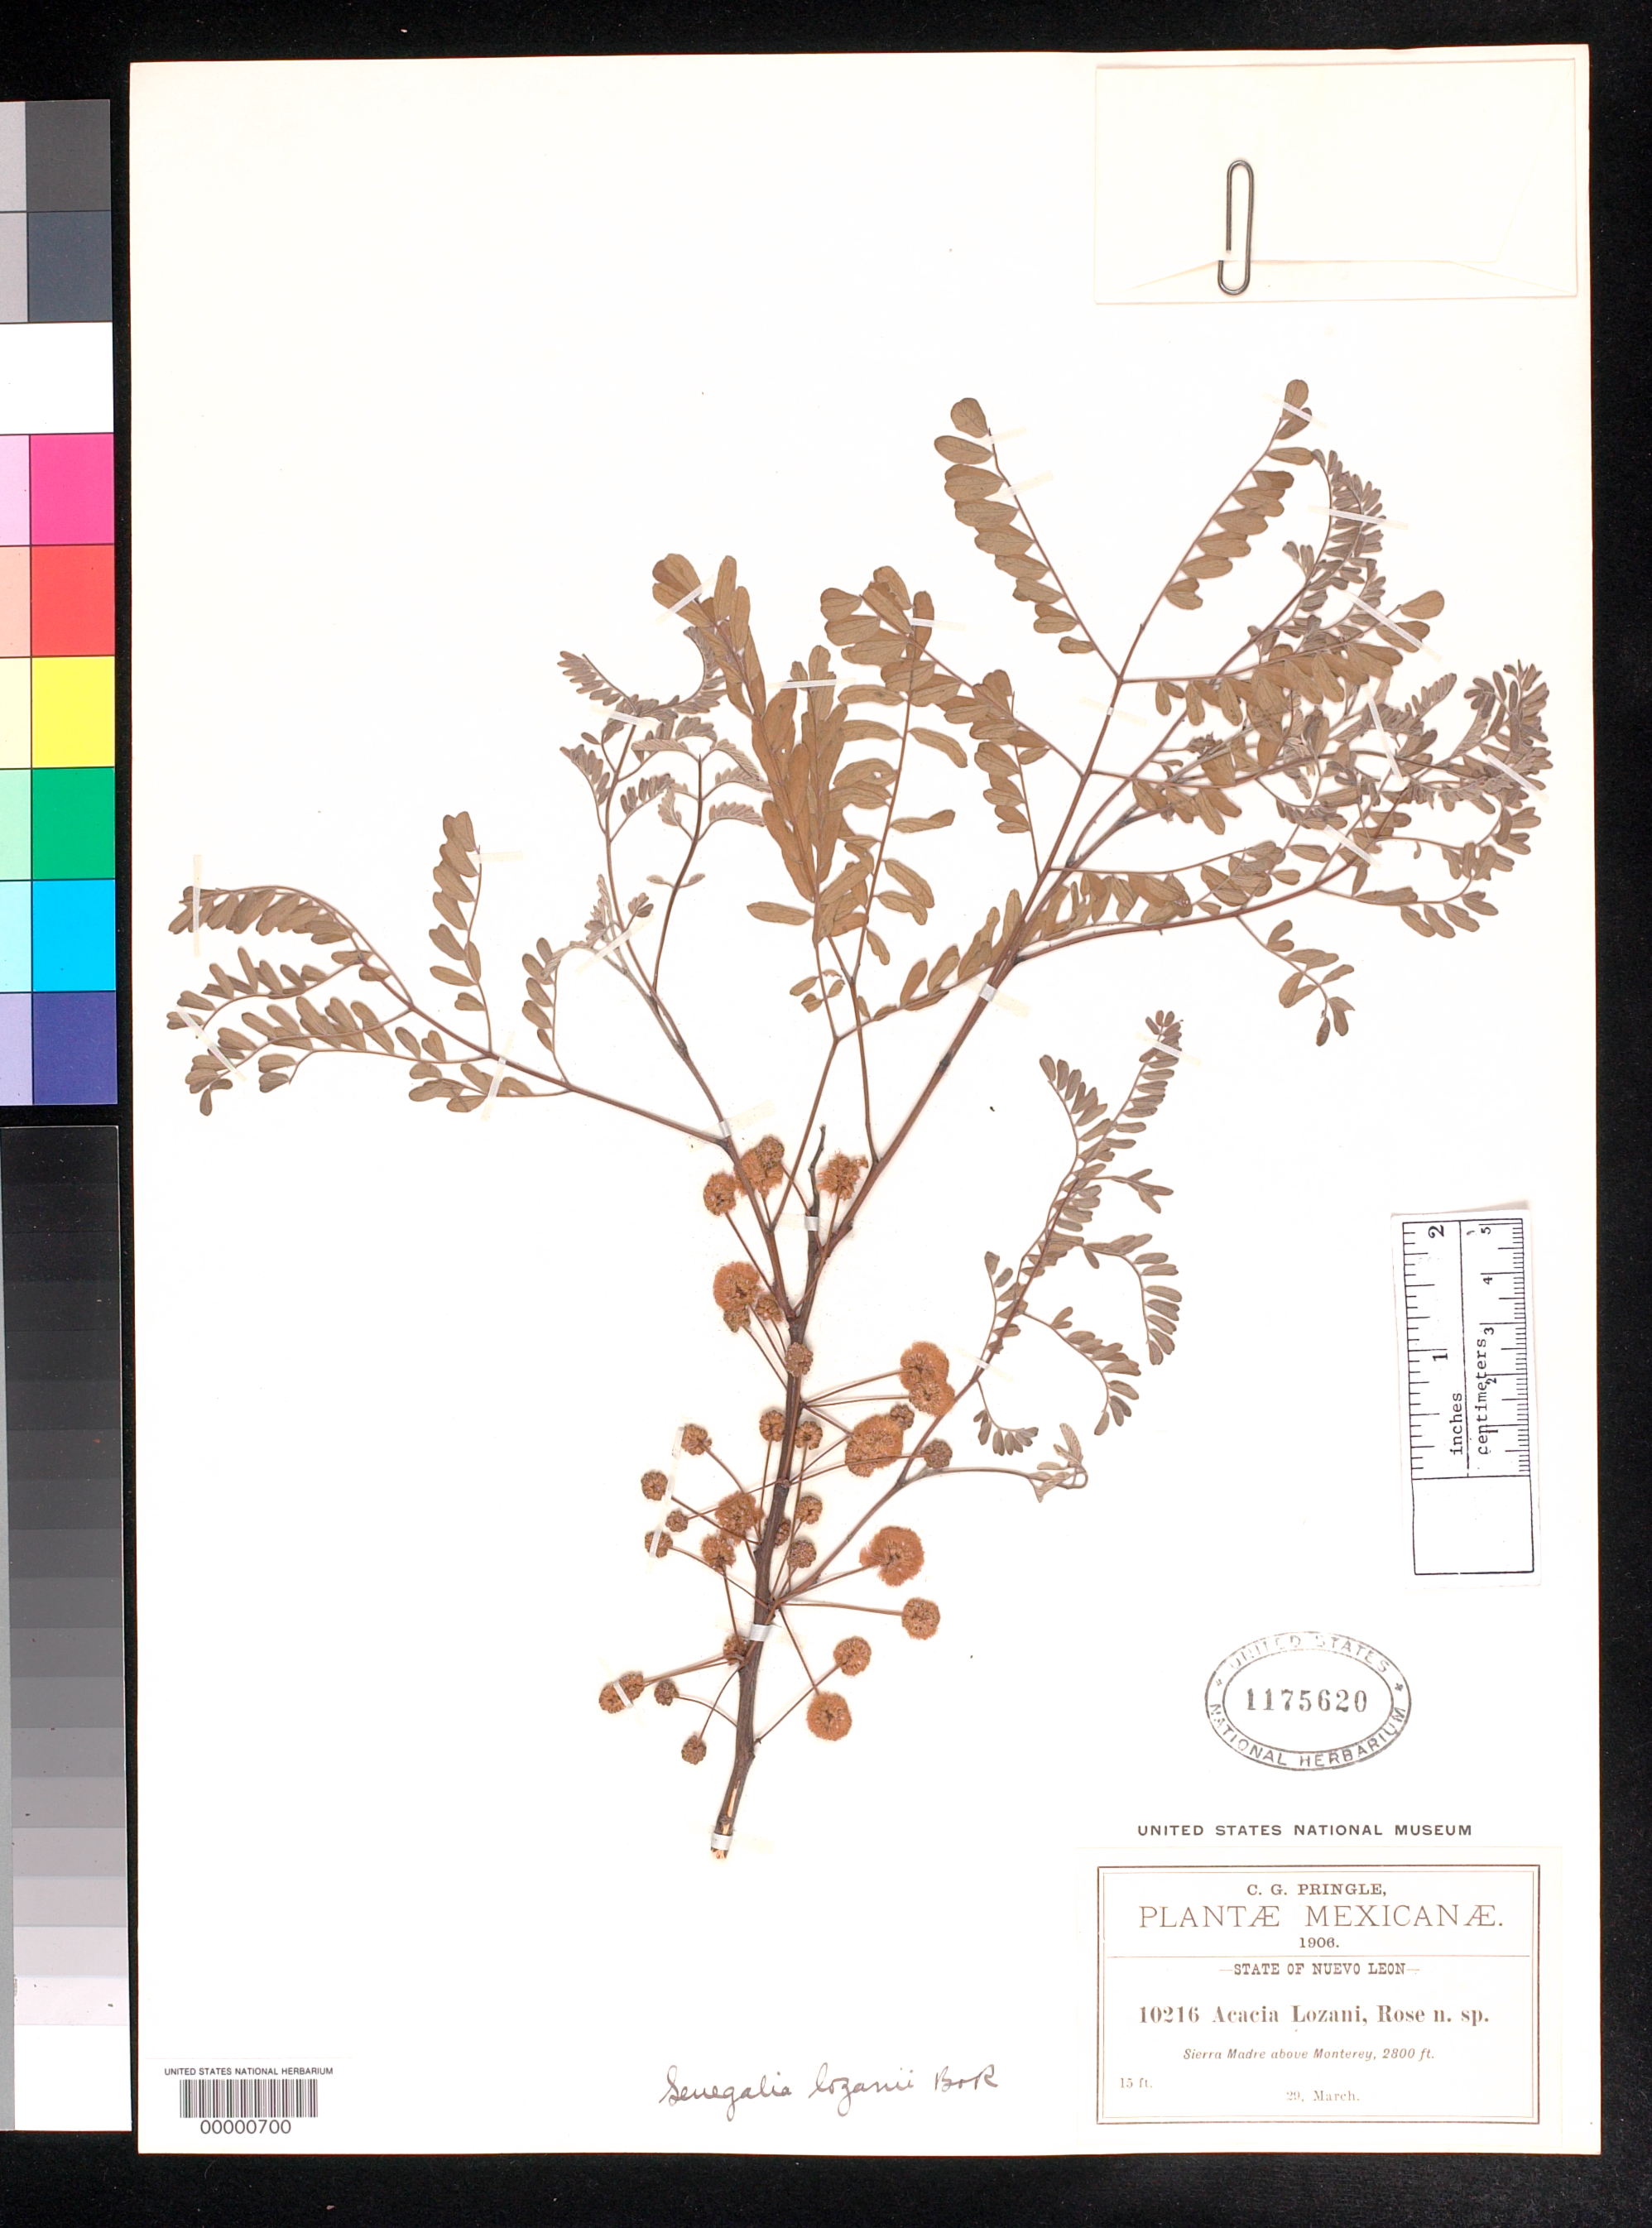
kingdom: Plantae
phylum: Tracheophyta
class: Magnoliopsida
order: Fabales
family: Fabaceae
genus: Senegalia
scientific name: Senegalia lozanii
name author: Britton & Rose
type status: Isotype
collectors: C. G. Pringle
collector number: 10216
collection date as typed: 29 Mar 1906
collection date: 1906-03-29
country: Mexico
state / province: Nuevo León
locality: Sierra Madre above Monterrey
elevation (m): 853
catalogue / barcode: US 1175620